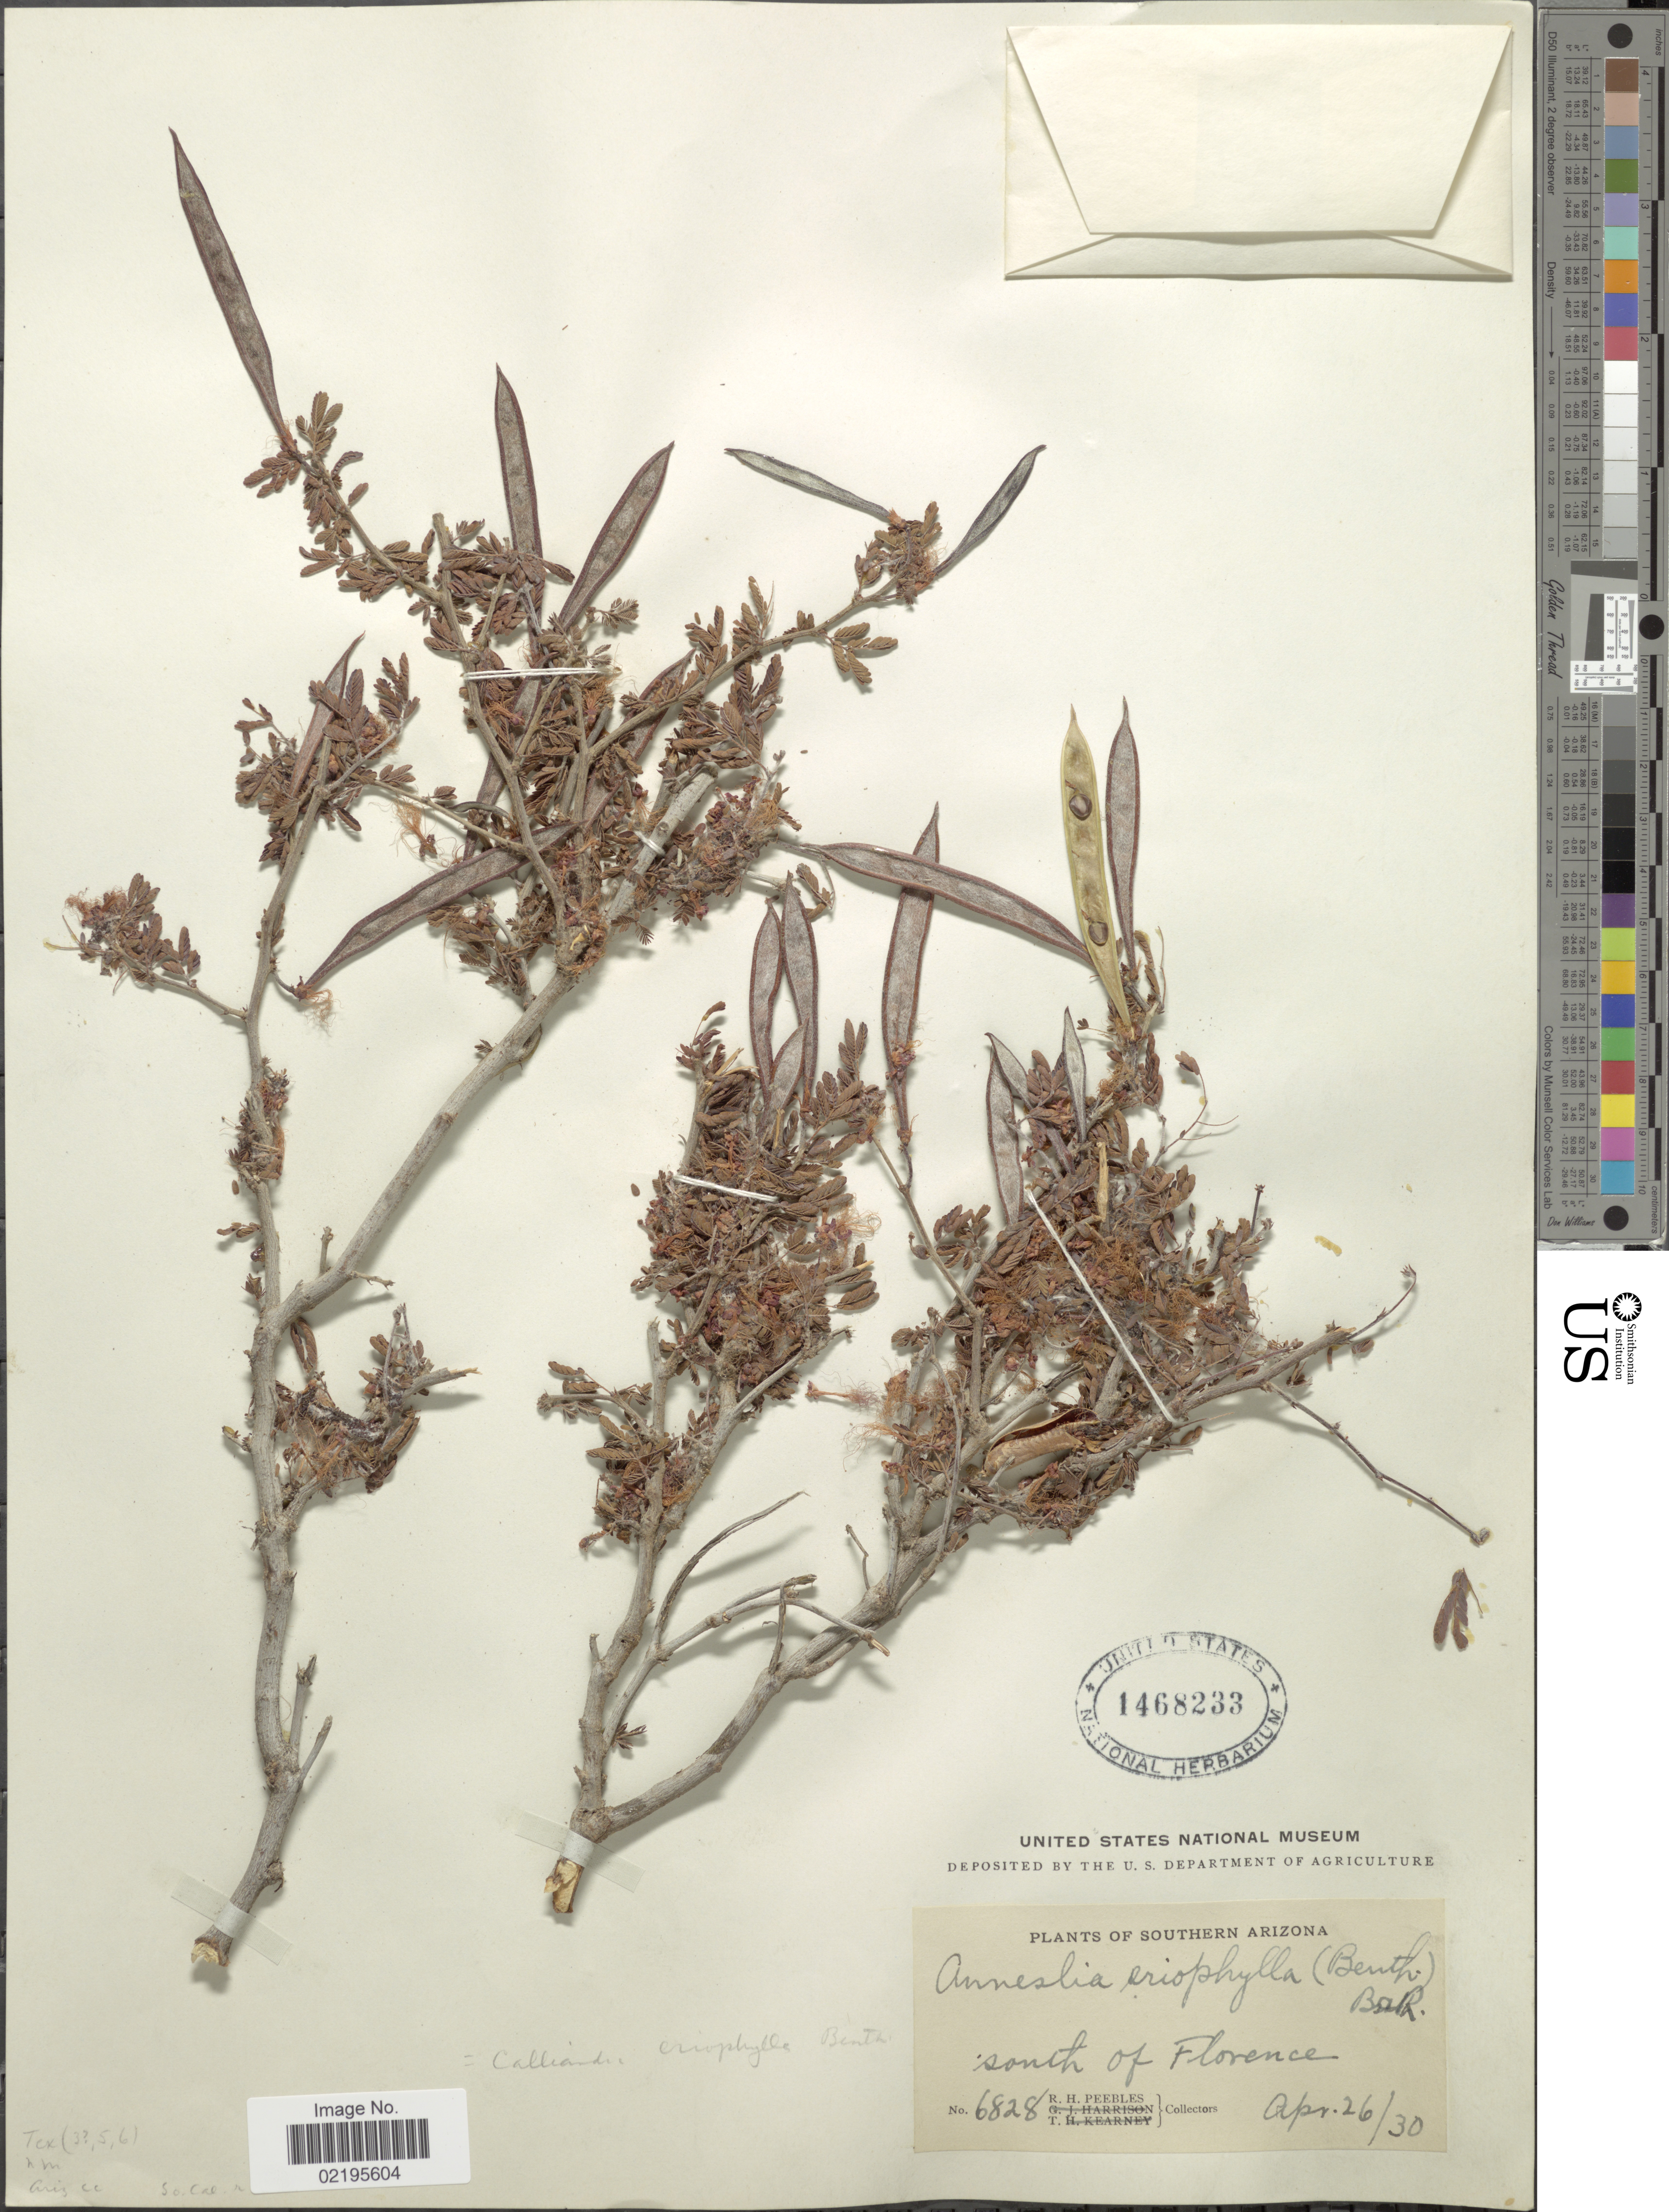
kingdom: Plantae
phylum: Tracheophyta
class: Magnoliopsida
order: Fabales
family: Fabaceae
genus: Calliandra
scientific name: Calliandra eriophylla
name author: Benth.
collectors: R. H. Peebles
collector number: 6828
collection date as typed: Transcribed d/m/y: 26/4/30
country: United States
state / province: Arizona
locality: Southern Arizona, south of Florence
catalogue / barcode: US 1468233